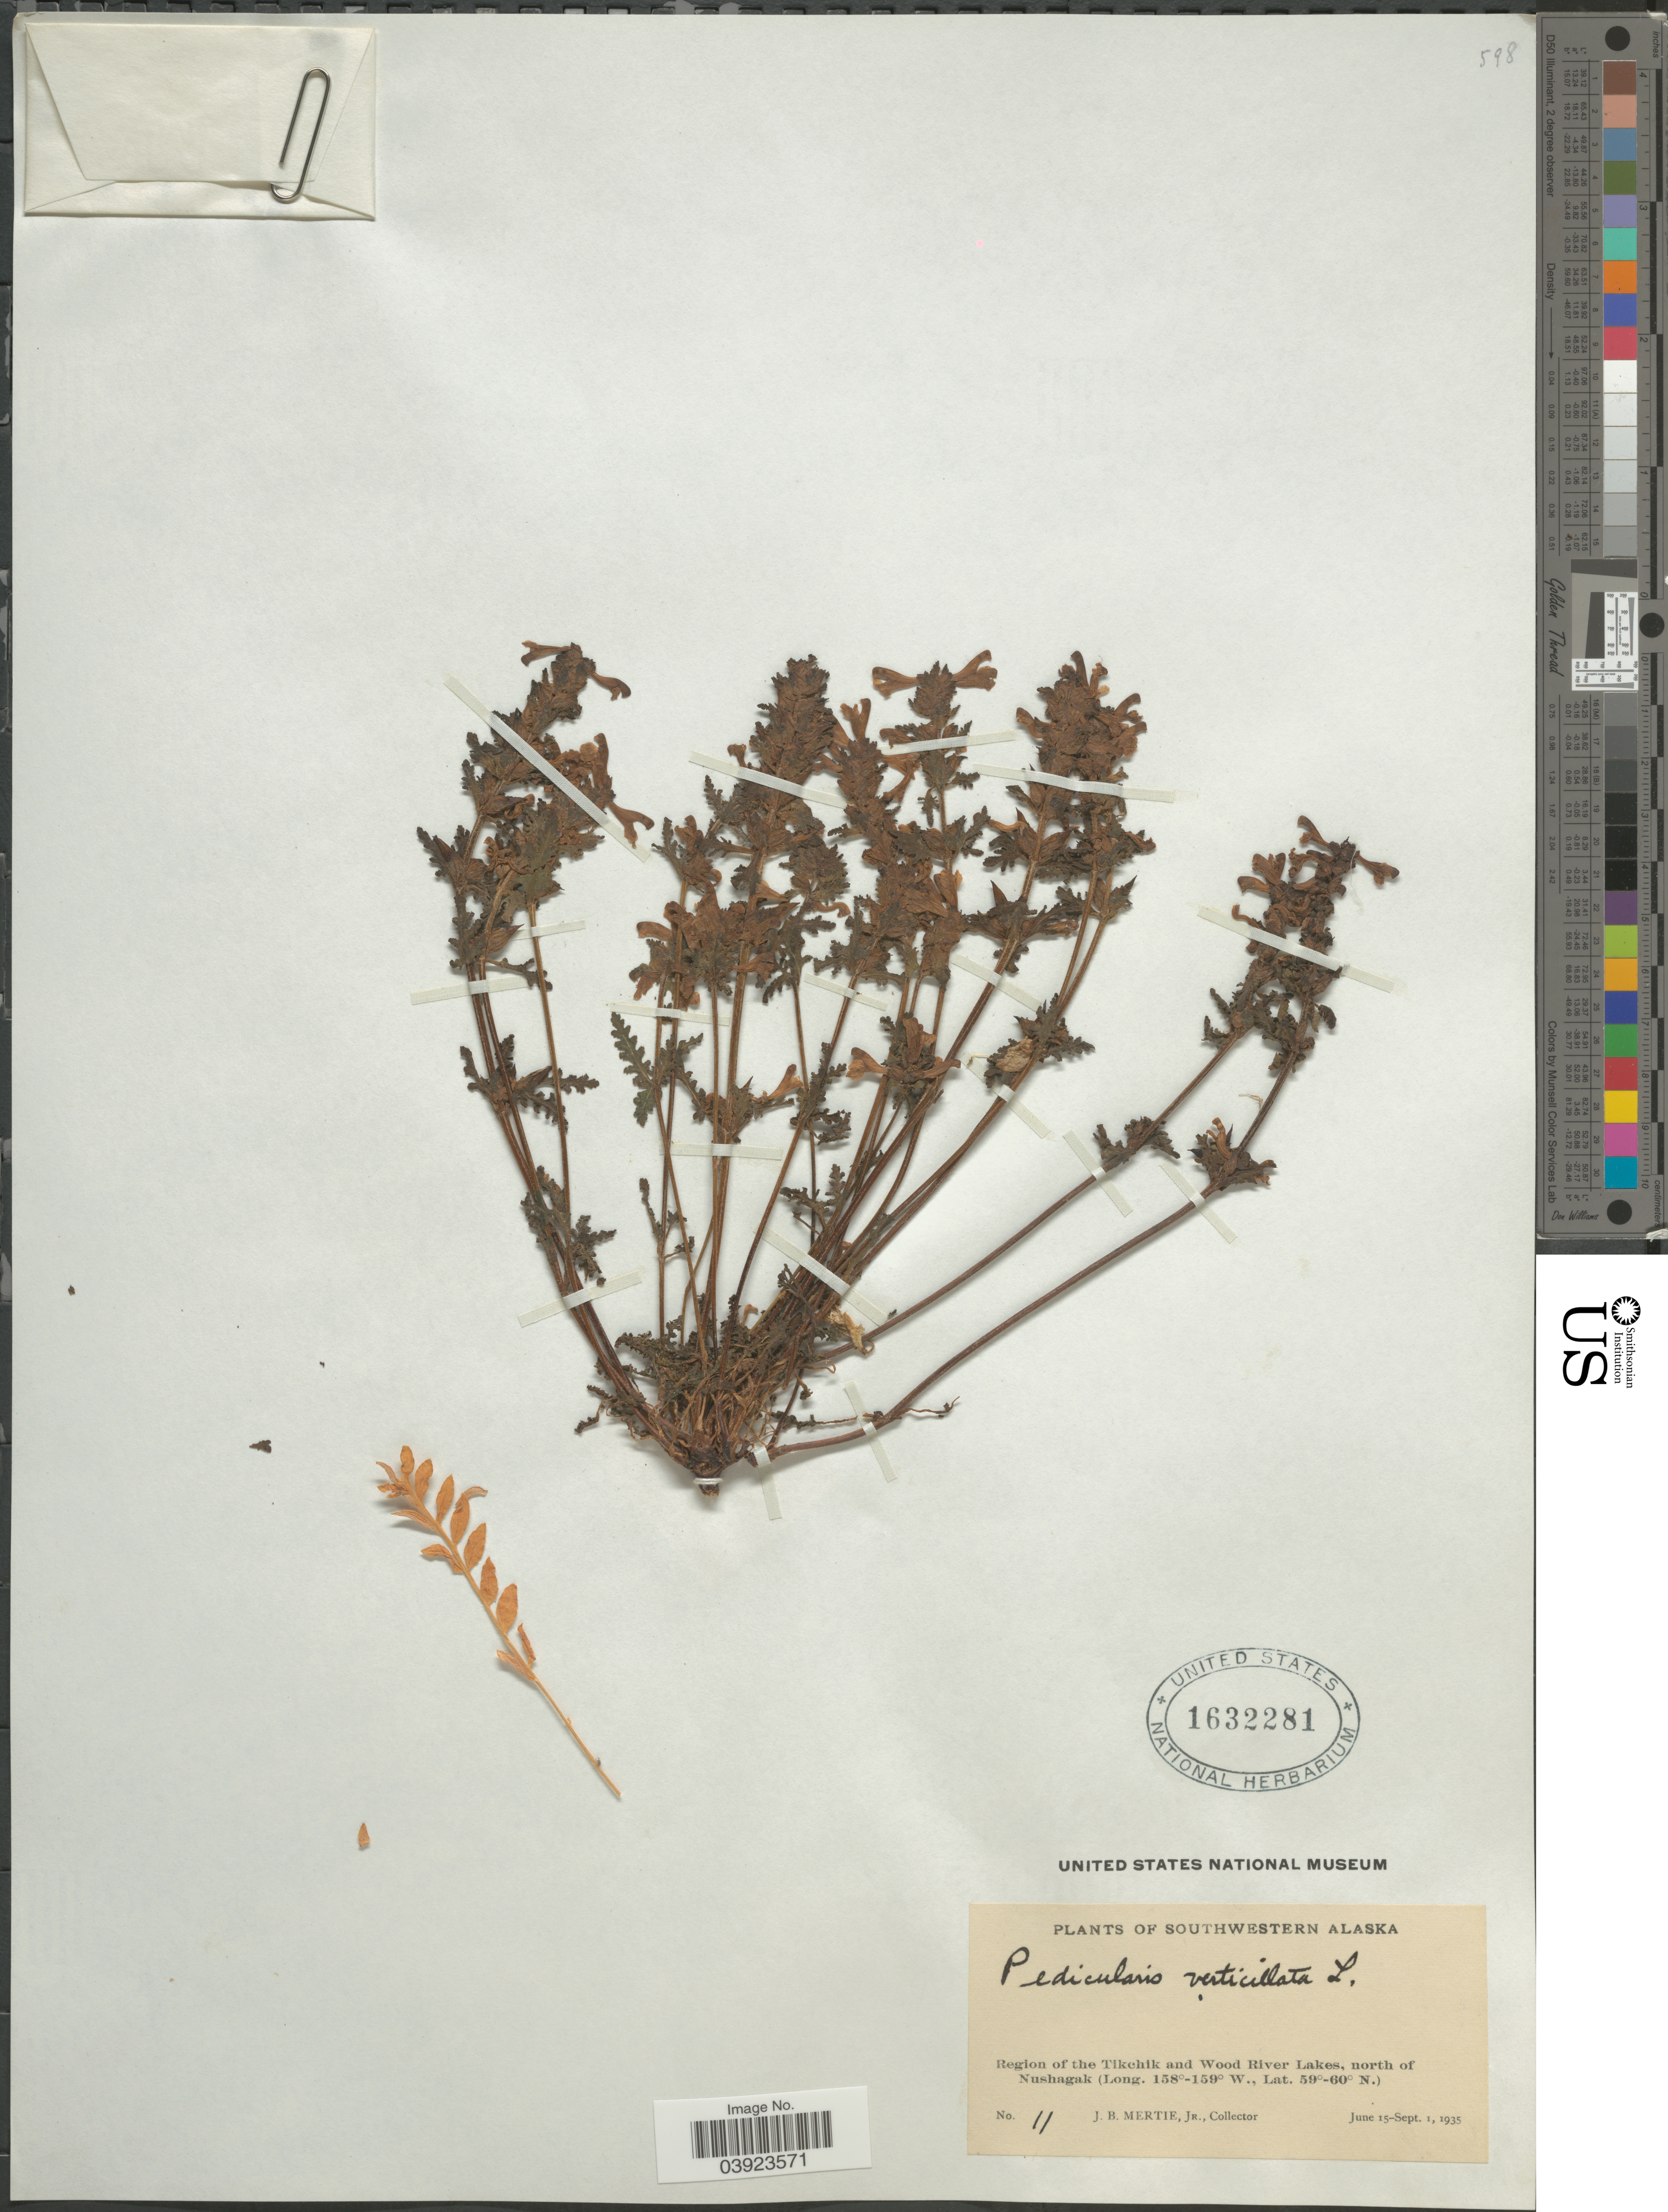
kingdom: Plantae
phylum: Tracheophyta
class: Magnoliopsida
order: Lamiales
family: Orobanchaceae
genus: Pedicularis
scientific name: Pedicularis verticillata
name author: L.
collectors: J. Mertie Jr.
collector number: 11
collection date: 1935-06-15/1935-09-01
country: United States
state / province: Alaska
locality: Southwestern Alaska. Region of the Tikchik and Wood River Lakes, north of Nushagak.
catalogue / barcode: US 1632281